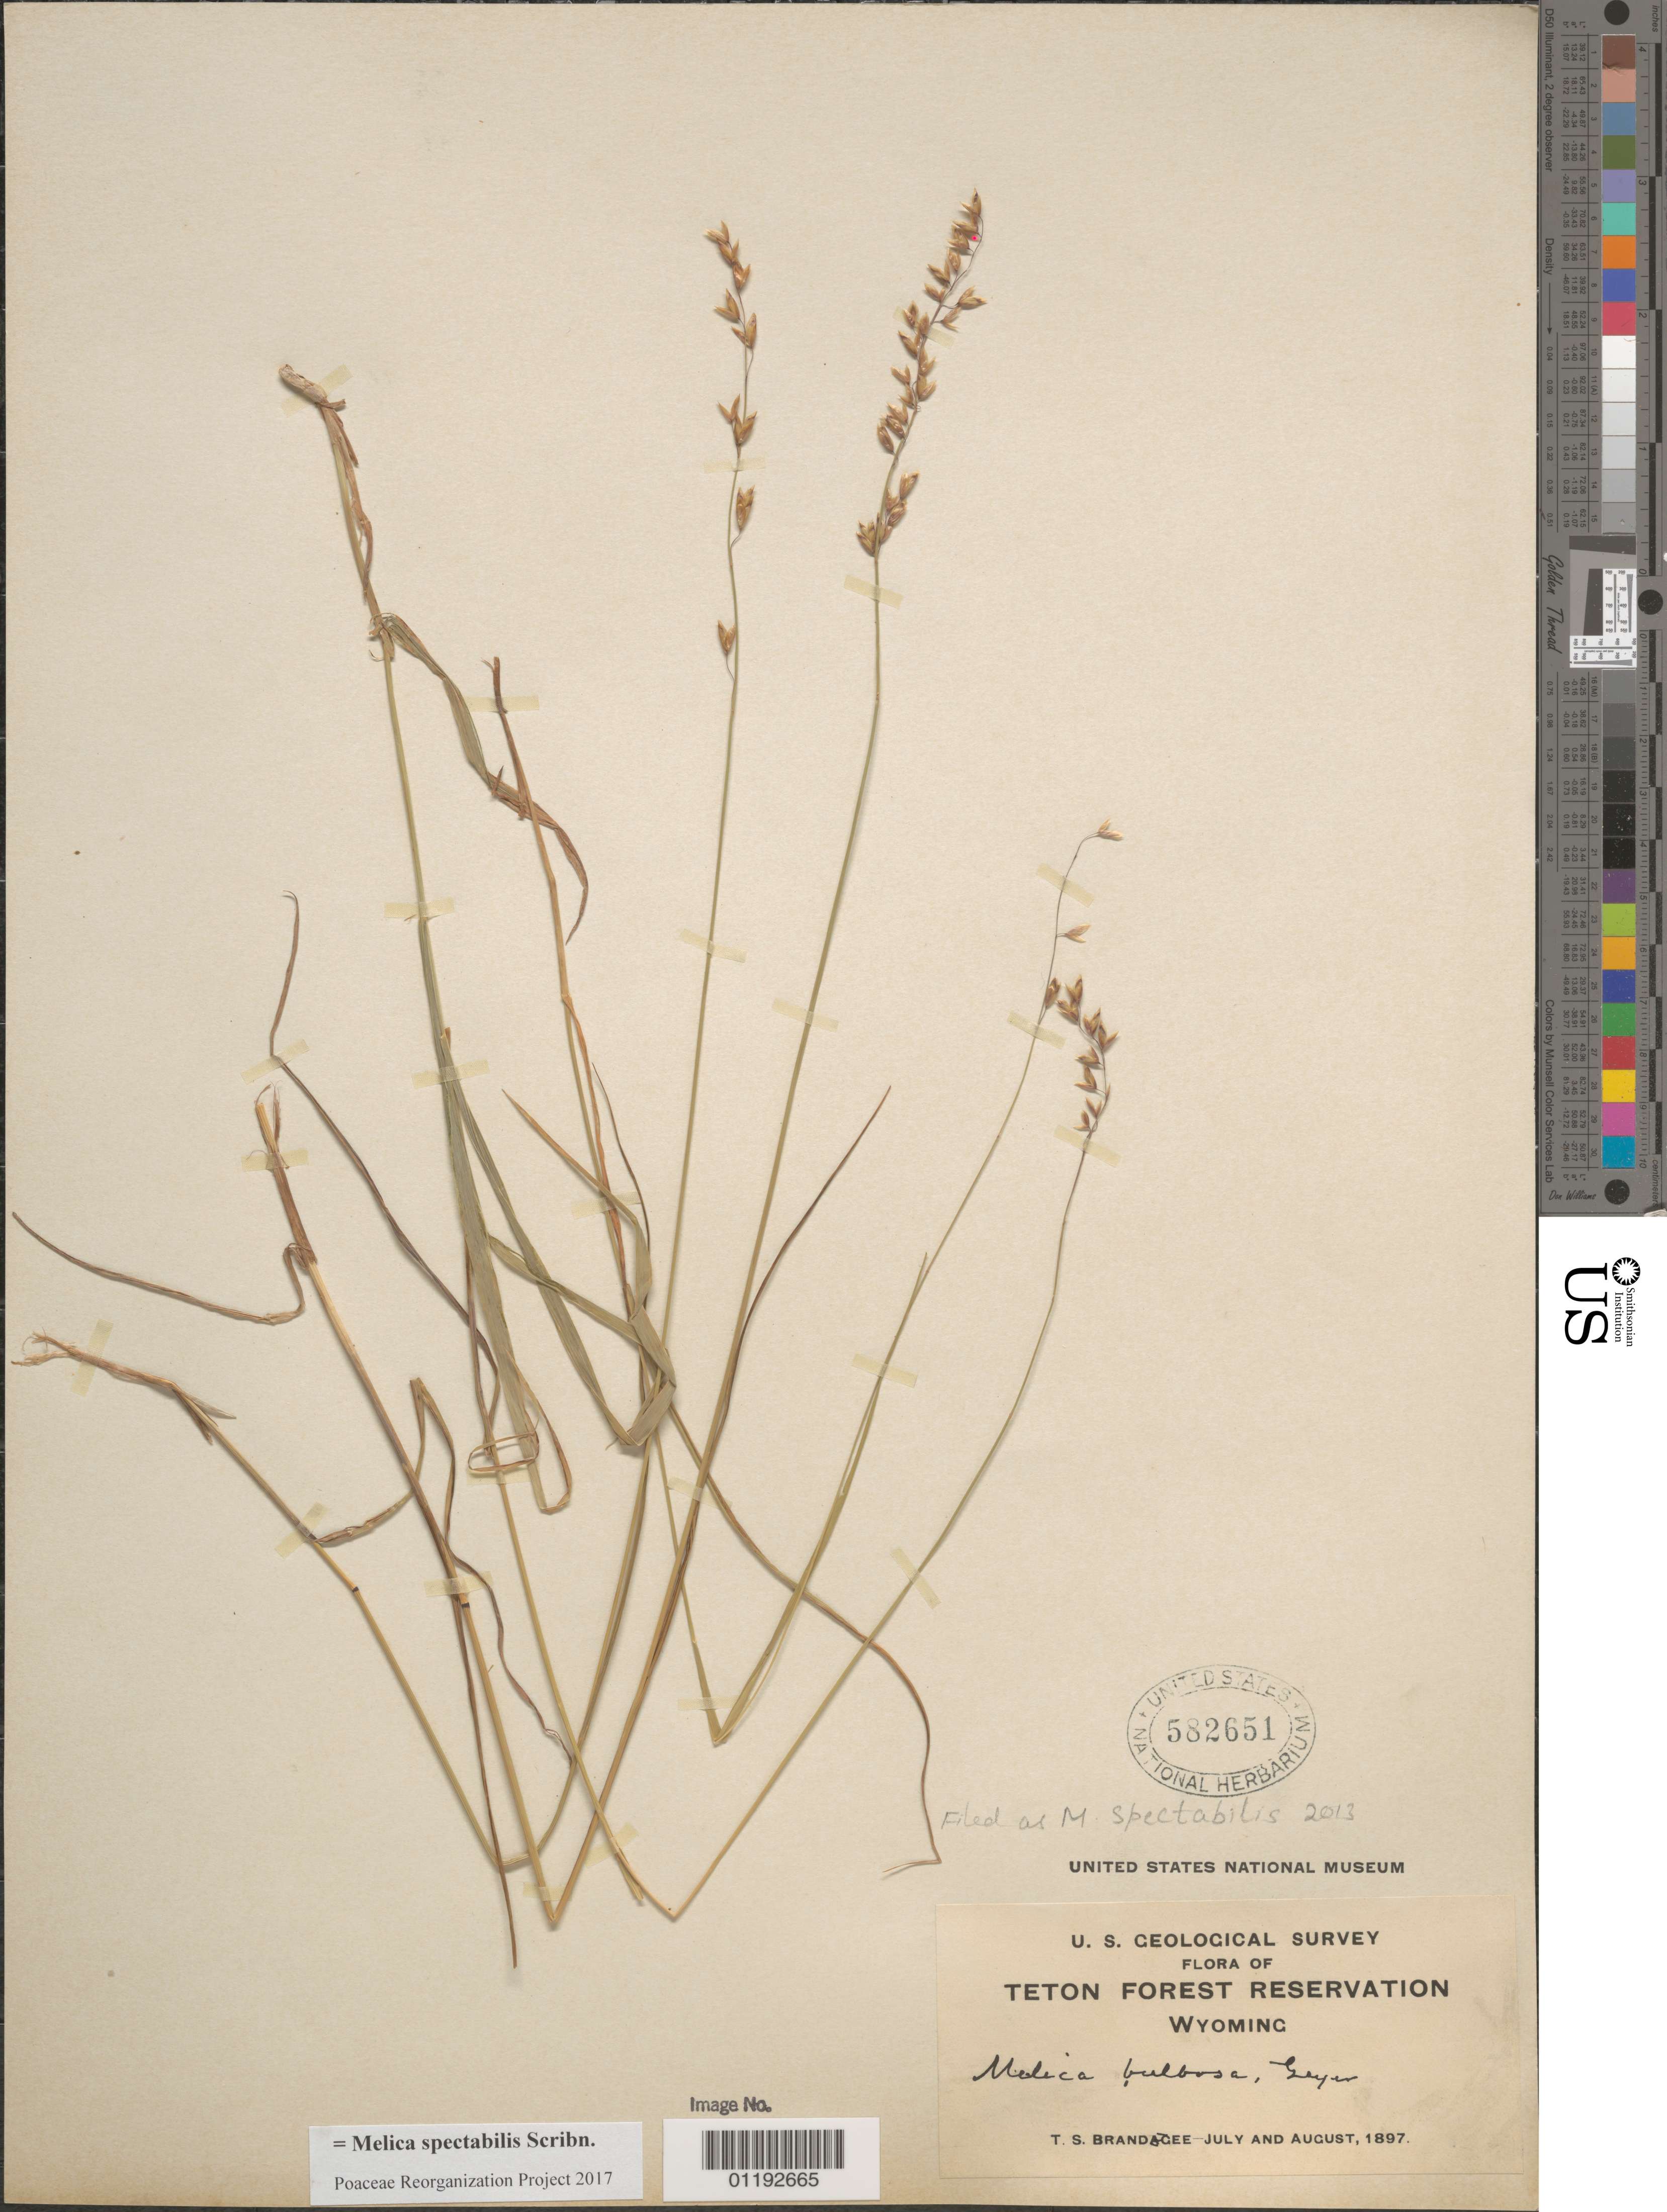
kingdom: Plantae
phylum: Tracheophyta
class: Liliopsida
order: Poales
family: Poaceae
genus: Glyceria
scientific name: Glyceria striata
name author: (Lam.) Hitchc.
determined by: Poaceae Reorganization Project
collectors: T. S. Brandegee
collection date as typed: Jul 1897 to -- Aug 1897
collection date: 1897-07/1897-08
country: United States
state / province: Wyoming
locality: Teton Forest Reservation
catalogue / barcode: US 582651